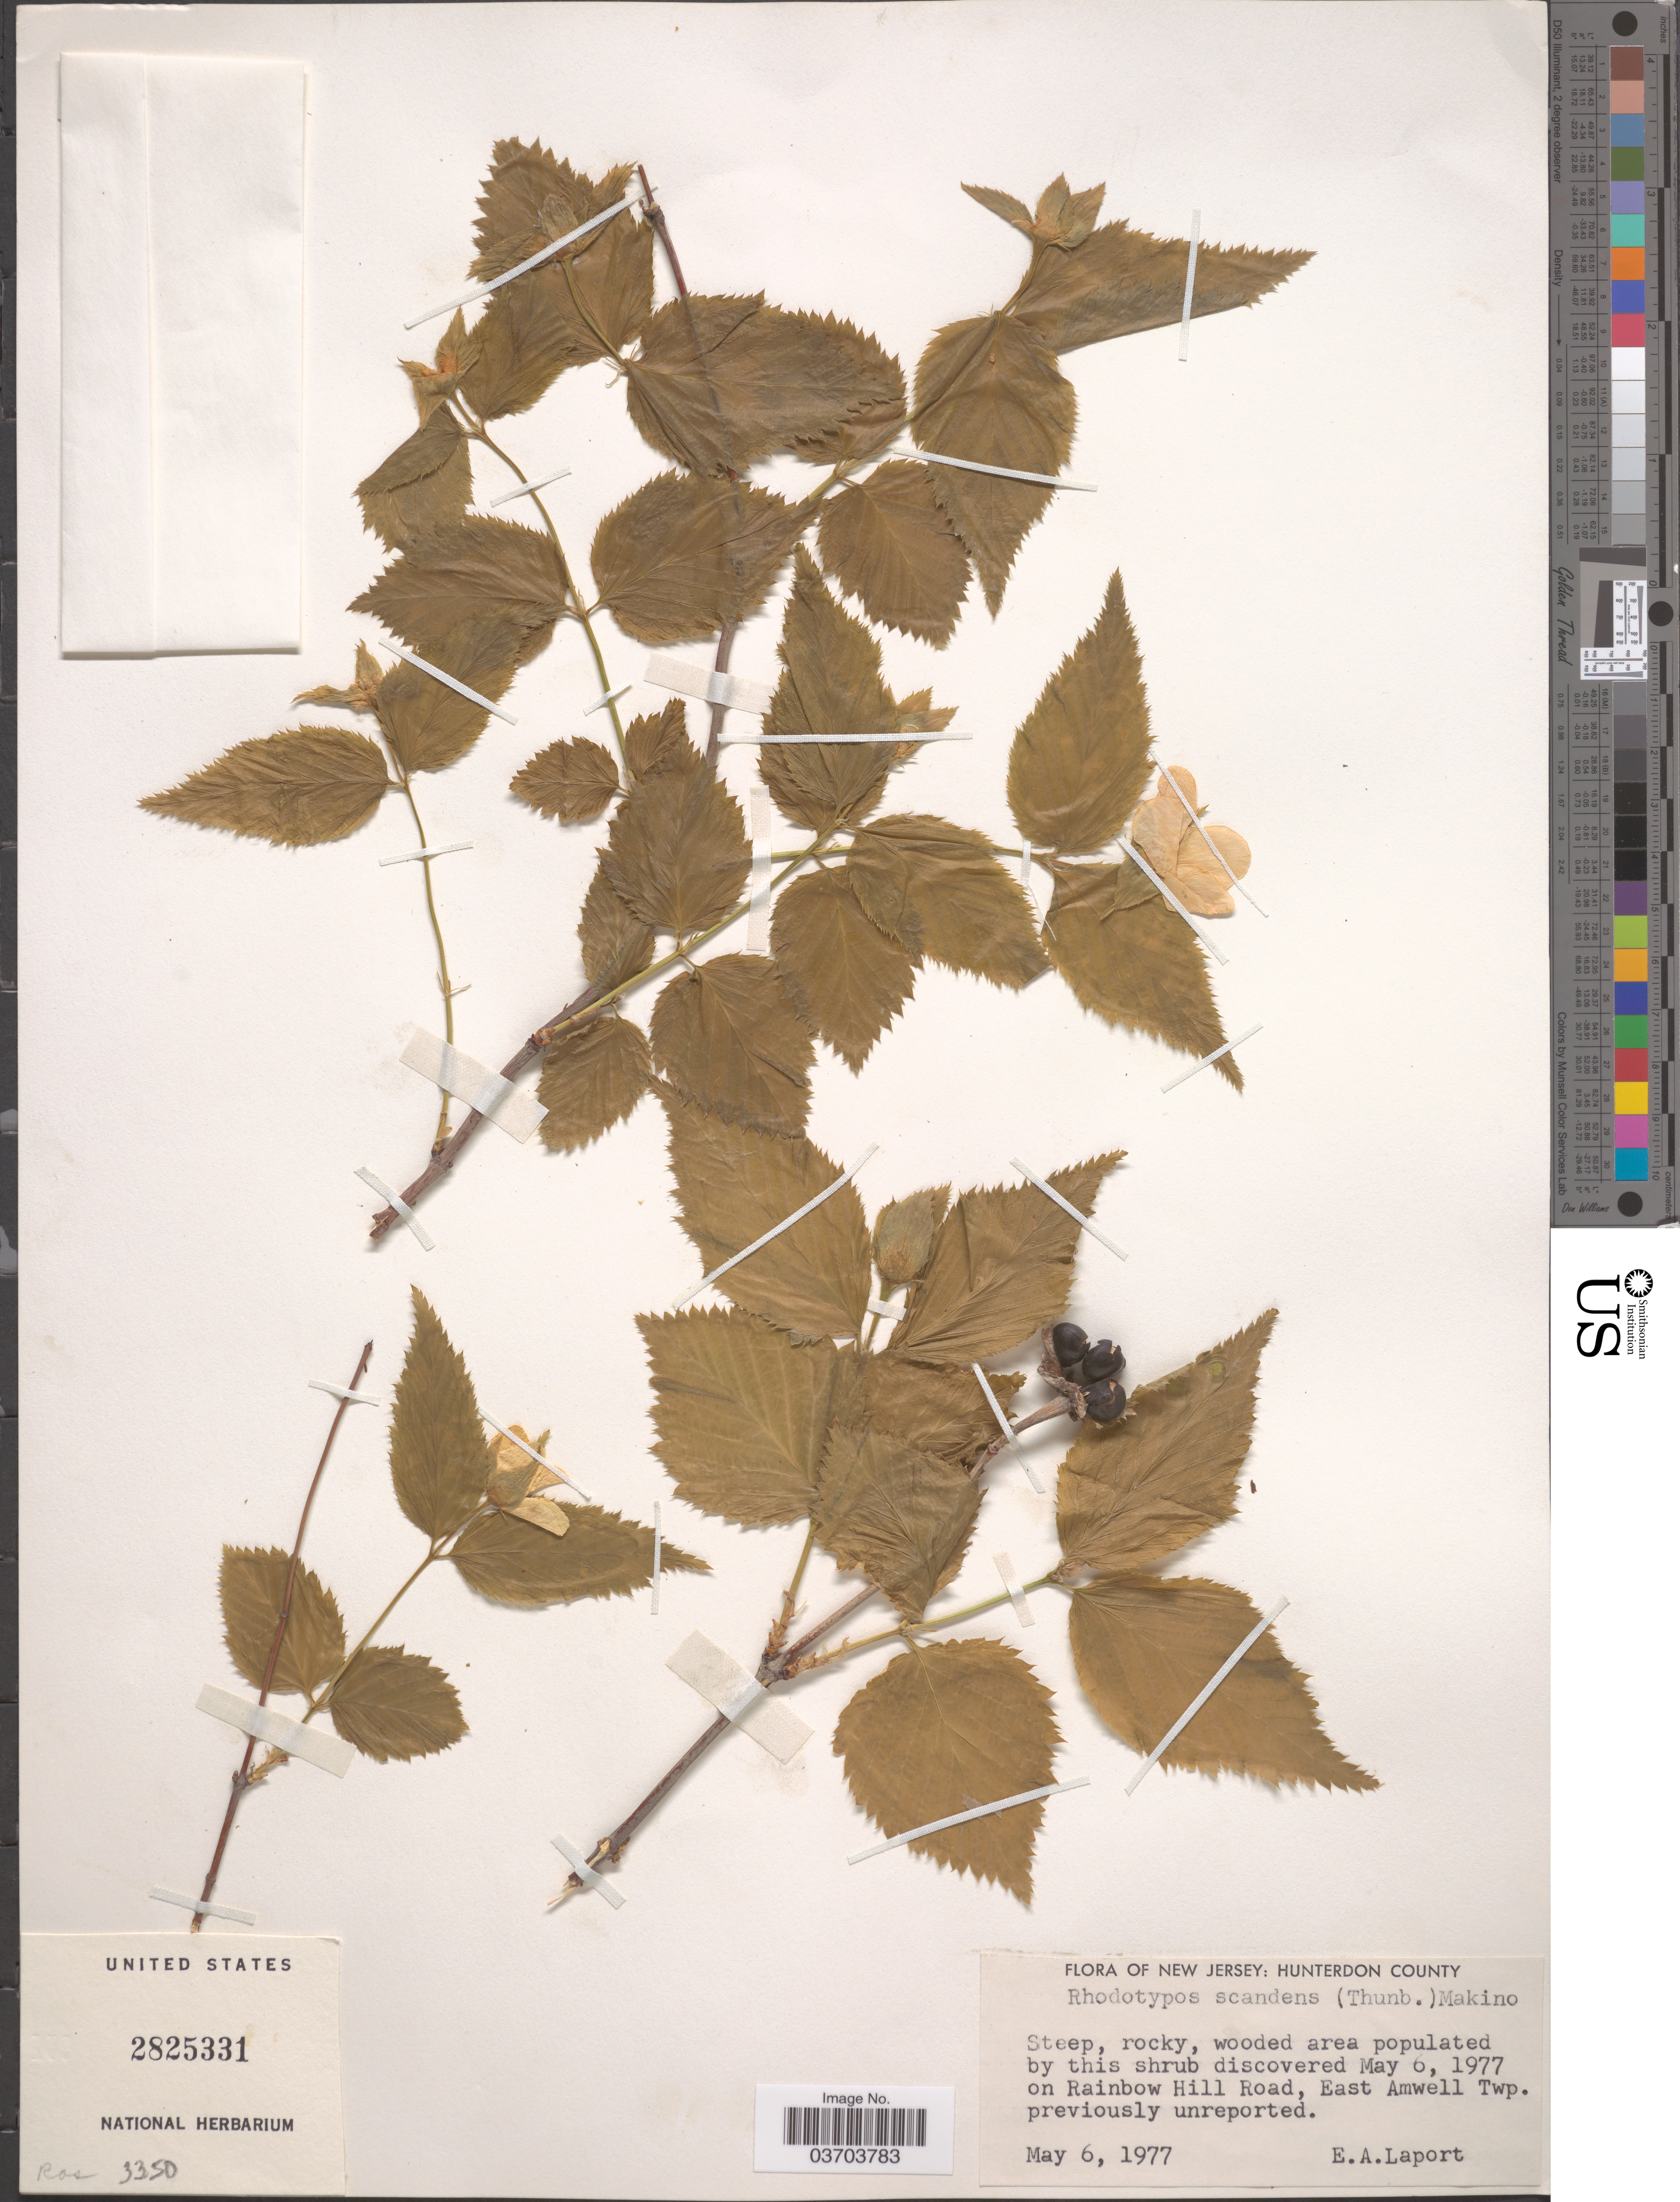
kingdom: Plantae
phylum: Tracheophyta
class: Magnoliopsida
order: Rosales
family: Rosaceae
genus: Rhodotypos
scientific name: Rhodotypos scandens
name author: (Thunb.) Makino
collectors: E. Laport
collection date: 1977-05-06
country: United States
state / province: New Jersey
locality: Hunterdon County. On Rainbow Hill Road, East Amwell Twp.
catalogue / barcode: US 2825331